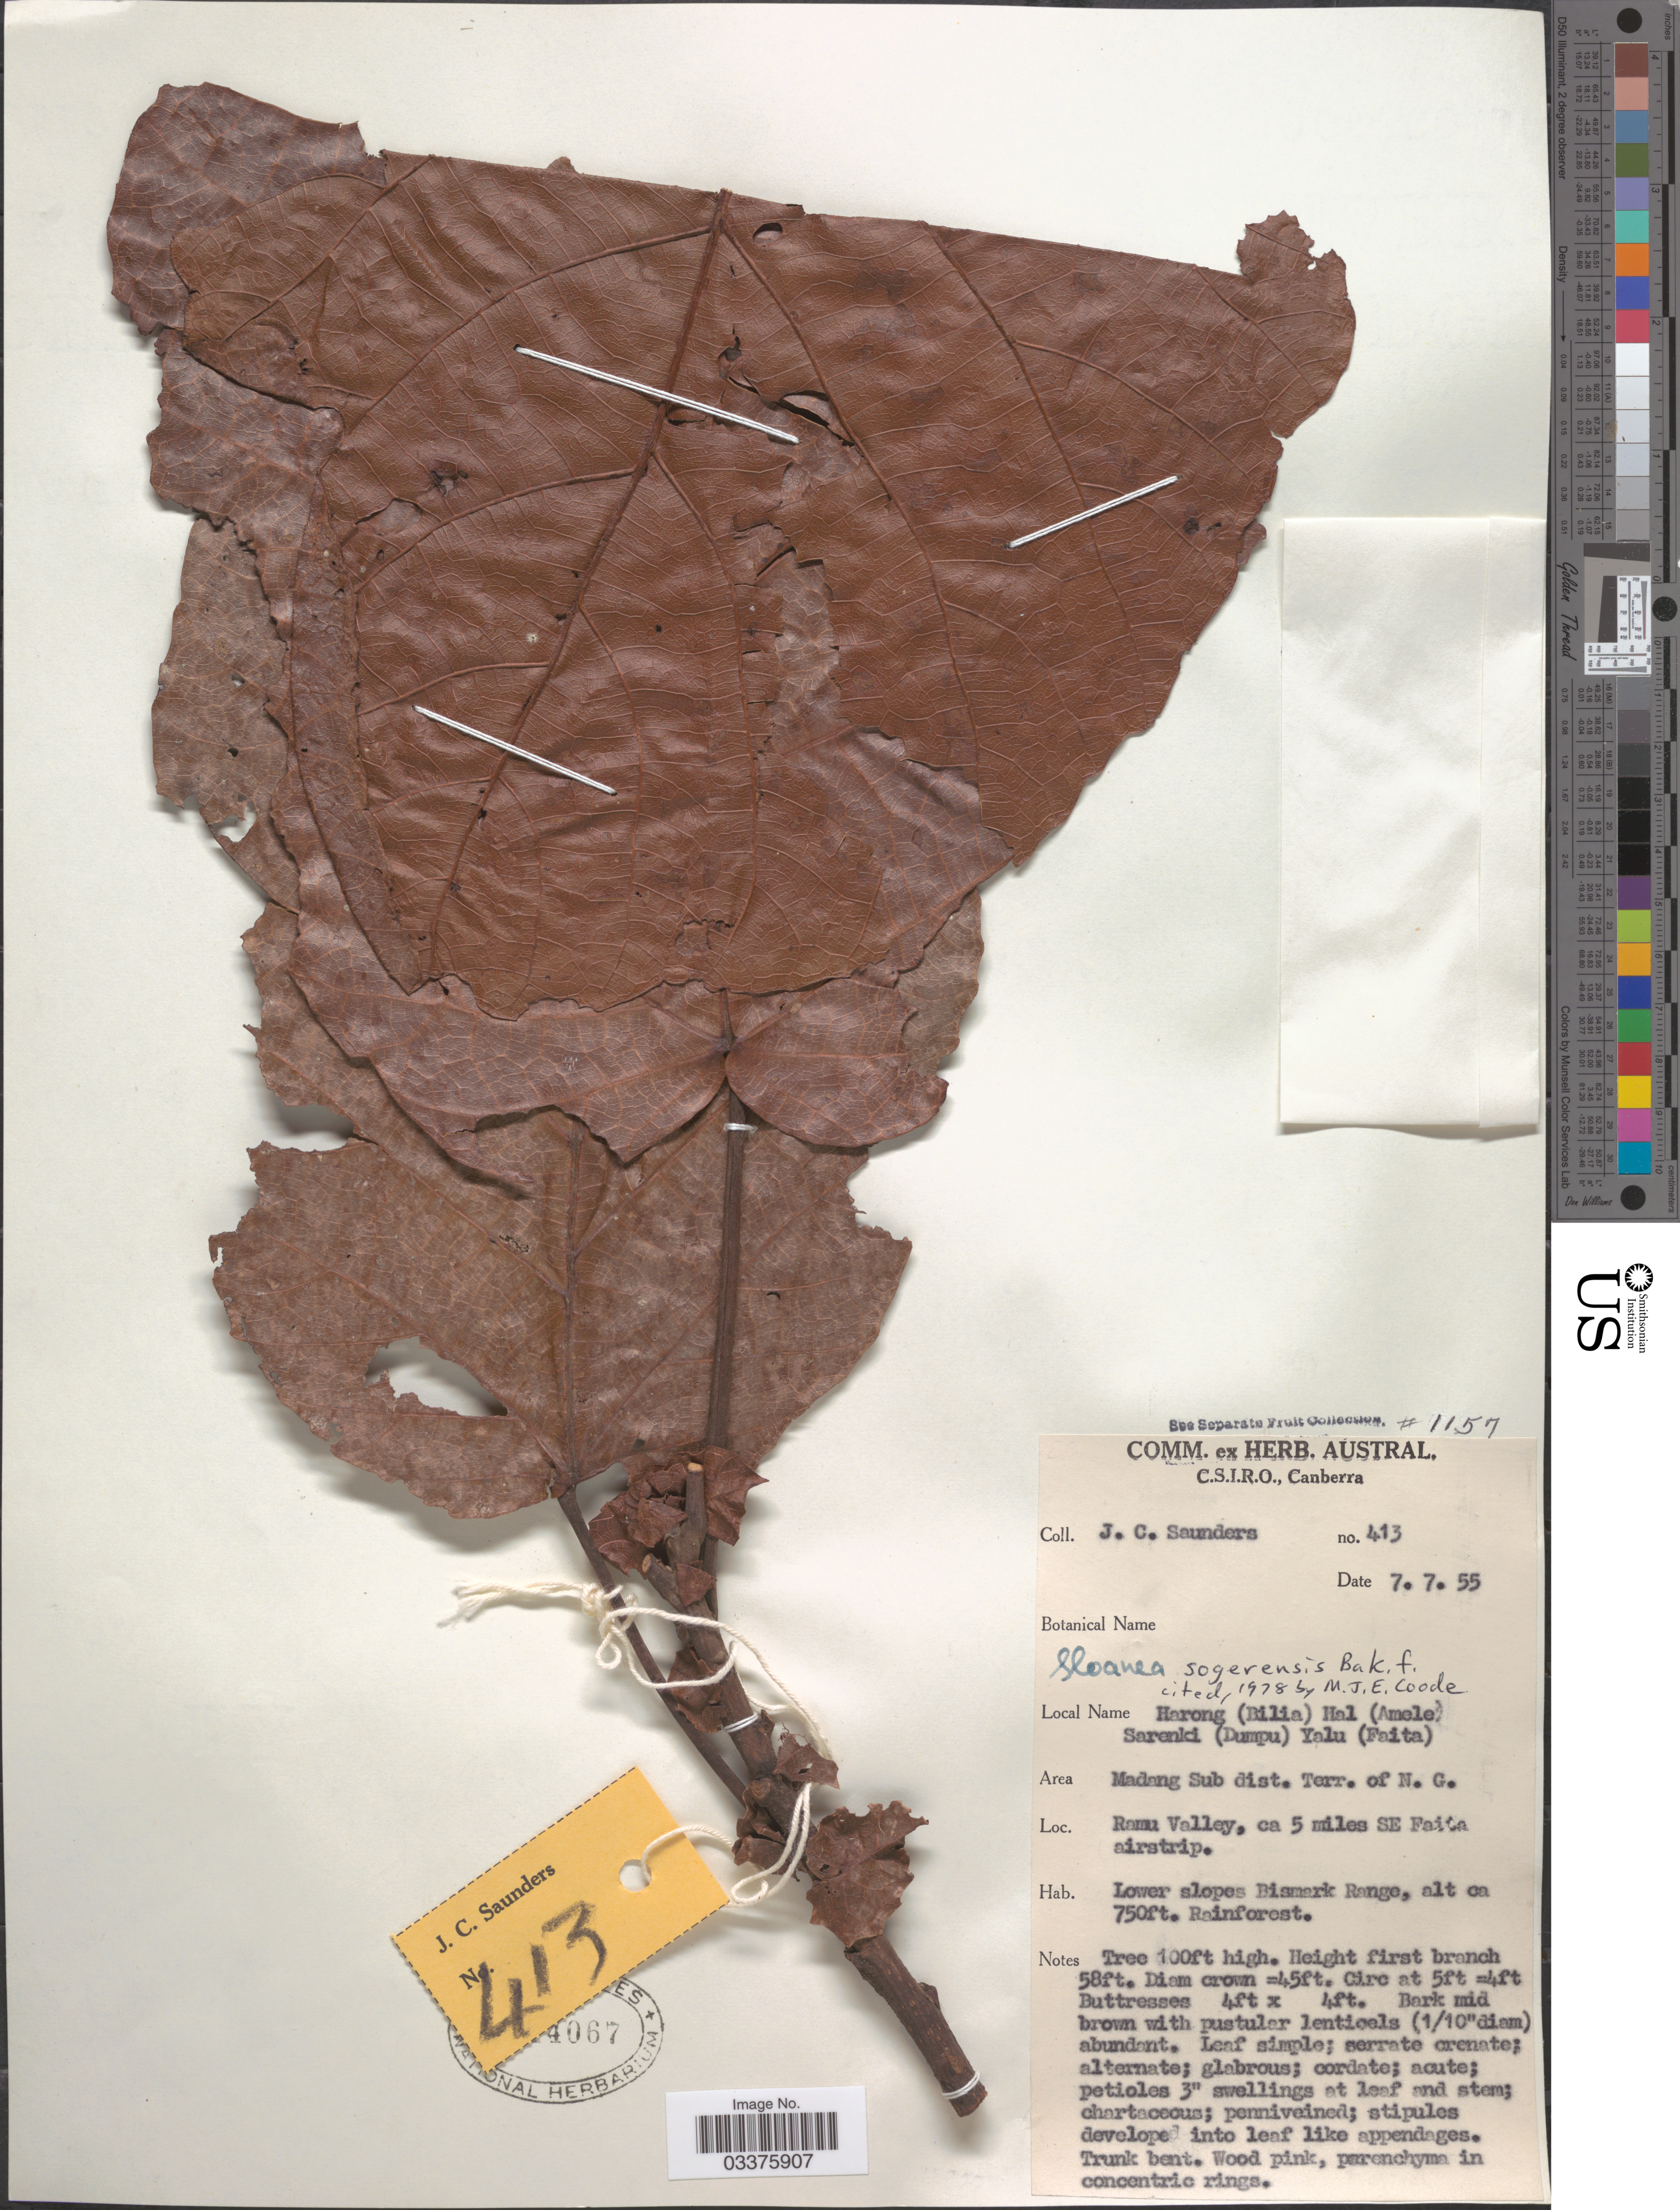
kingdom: Plantae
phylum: Tracheophyta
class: Magnoliopsida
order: Oxalidales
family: Elaeocarpaceae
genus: Sloanea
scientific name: Sloanea sogerensis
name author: Baker f.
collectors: J. C. Saunders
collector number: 413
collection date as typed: Transcribed d/m/y: 7/7/55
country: Papua New Guinea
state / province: Madang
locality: Area Madang Sub dist. Terr. of N. G. Ramu Valley, ca 5 miles SE Faita airstrip.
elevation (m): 229